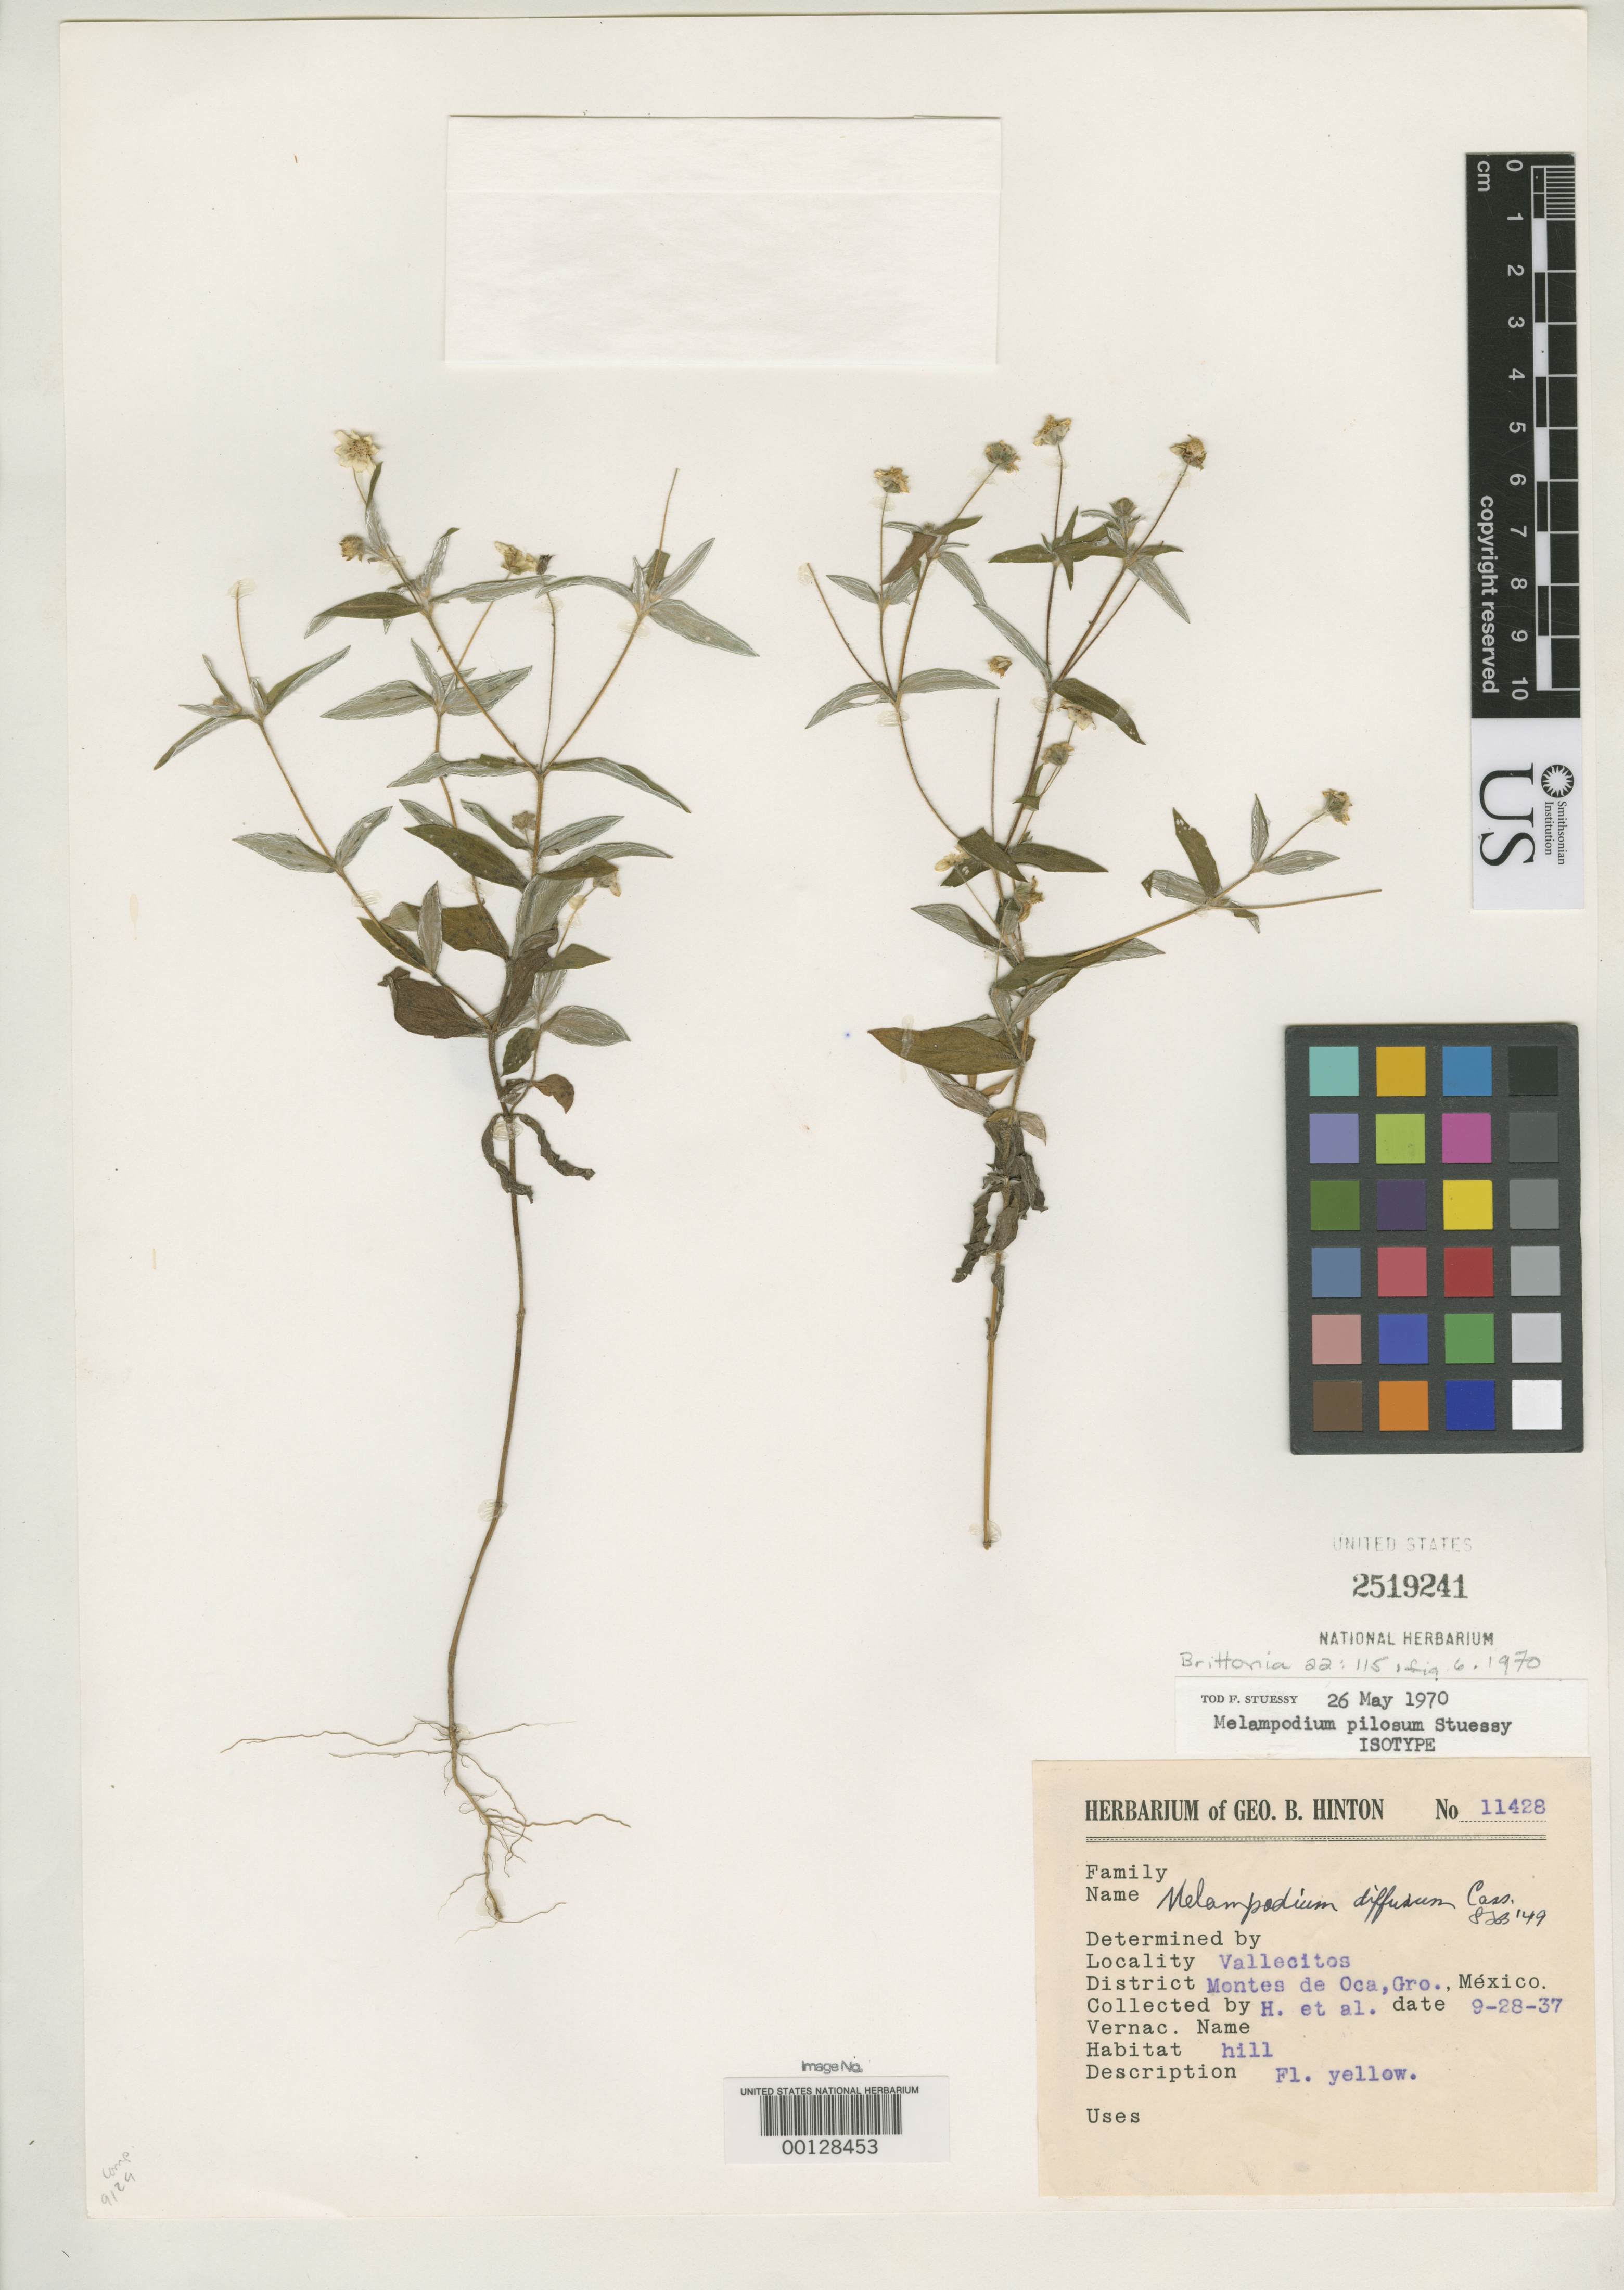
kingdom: Plantae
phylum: Tracheophyta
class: Magnoliopsida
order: Asterales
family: Asteraceae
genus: Melampodium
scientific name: Melampodium pilosum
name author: Stuessy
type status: Isotype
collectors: G. B. Hinton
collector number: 11428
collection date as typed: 28 Sep 1937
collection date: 1937-09-28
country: Mexico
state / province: Guerrero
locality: Montes de Oca, Vallecitos.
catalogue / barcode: US 2519241